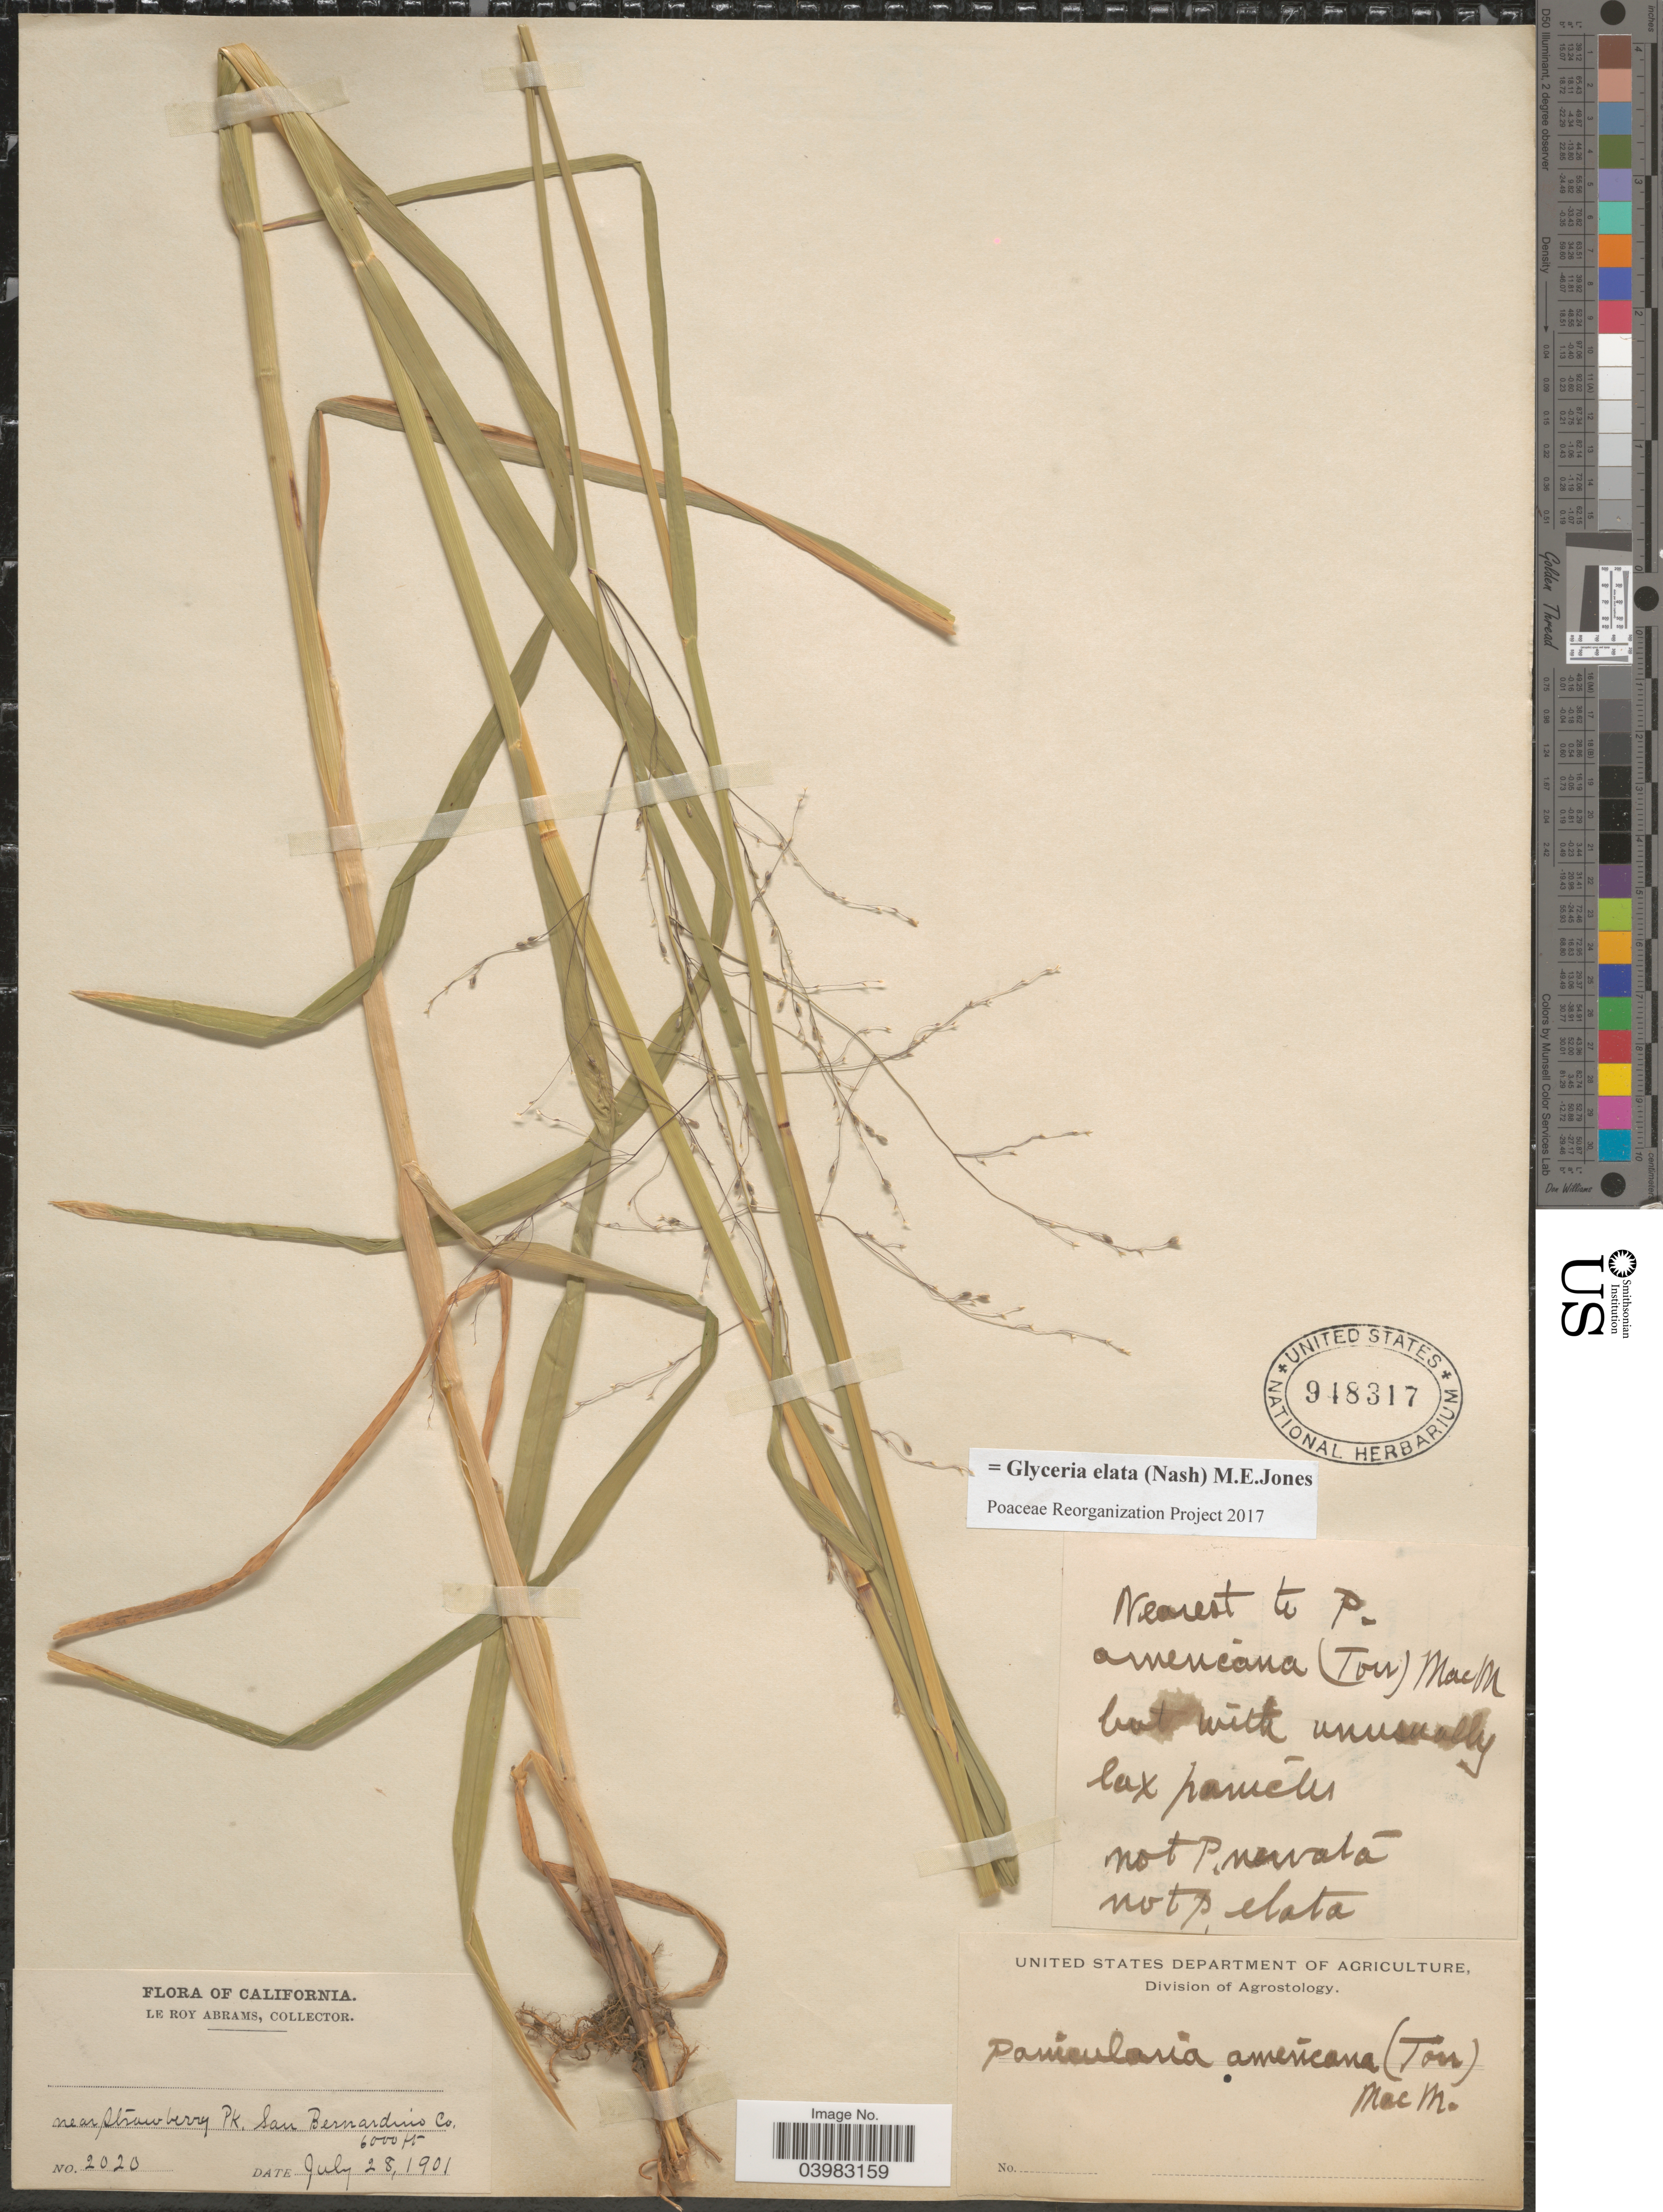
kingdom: Plantae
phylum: Tracheophyta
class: Liliopsida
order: Poales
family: Poaceae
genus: Glyceria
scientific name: Glyceria elata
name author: (Nash) M.E. Jones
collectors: L. Abrams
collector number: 2020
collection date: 1901-07-28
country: United States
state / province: California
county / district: San Bernardino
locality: Near Strawberry Pk. San Bernardino Co.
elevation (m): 1829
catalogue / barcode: US 948317